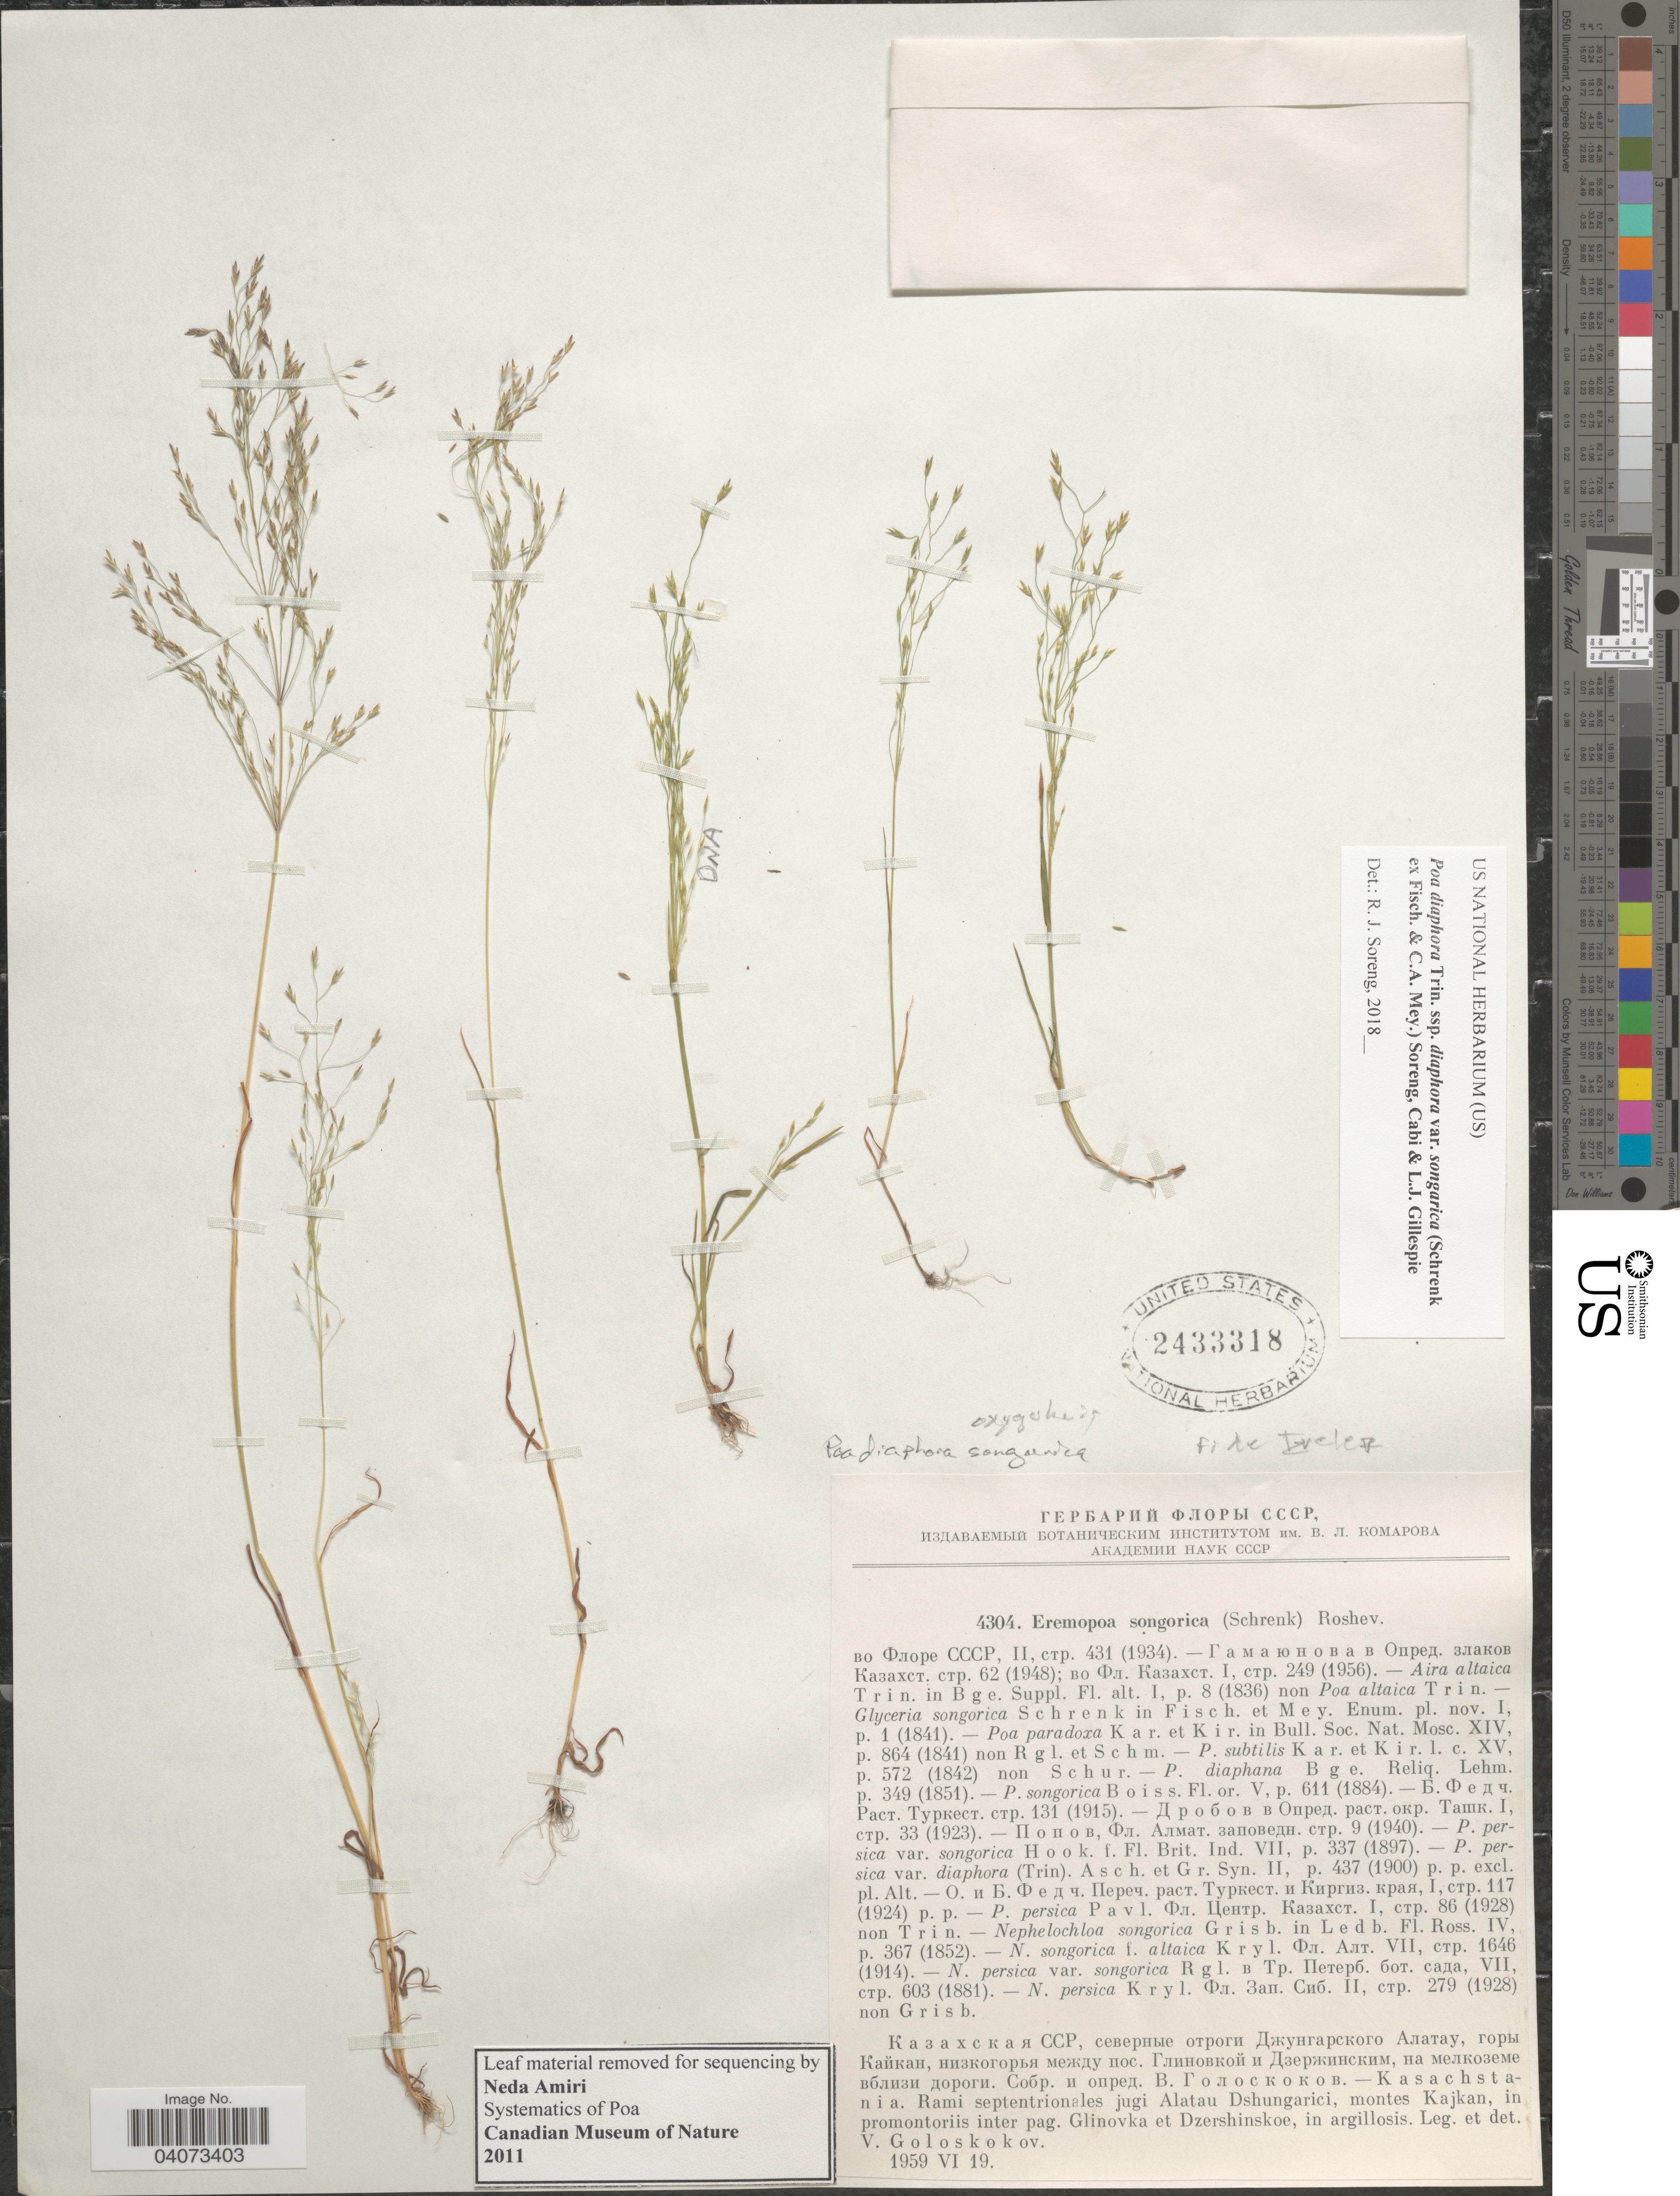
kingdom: Plantae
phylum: Tracheophyta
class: Liliopsida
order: Poales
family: Poaceae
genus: Poa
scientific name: Poa diaphora subsp. diaphora var. songarica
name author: (Schrenk ex Fisch. & C.A. Mey.) Soreng et al.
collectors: V. P. Goloskokov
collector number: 4304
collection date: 1959-06-19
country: Kazakhstan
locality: Kasachstania. Rami septentrionales jugi Alatau Dshungarici, montes Kajkan, in promotoriis inter pag. Glinovka et Dzershinskoe, in argillosis.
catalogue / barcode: US 2433318